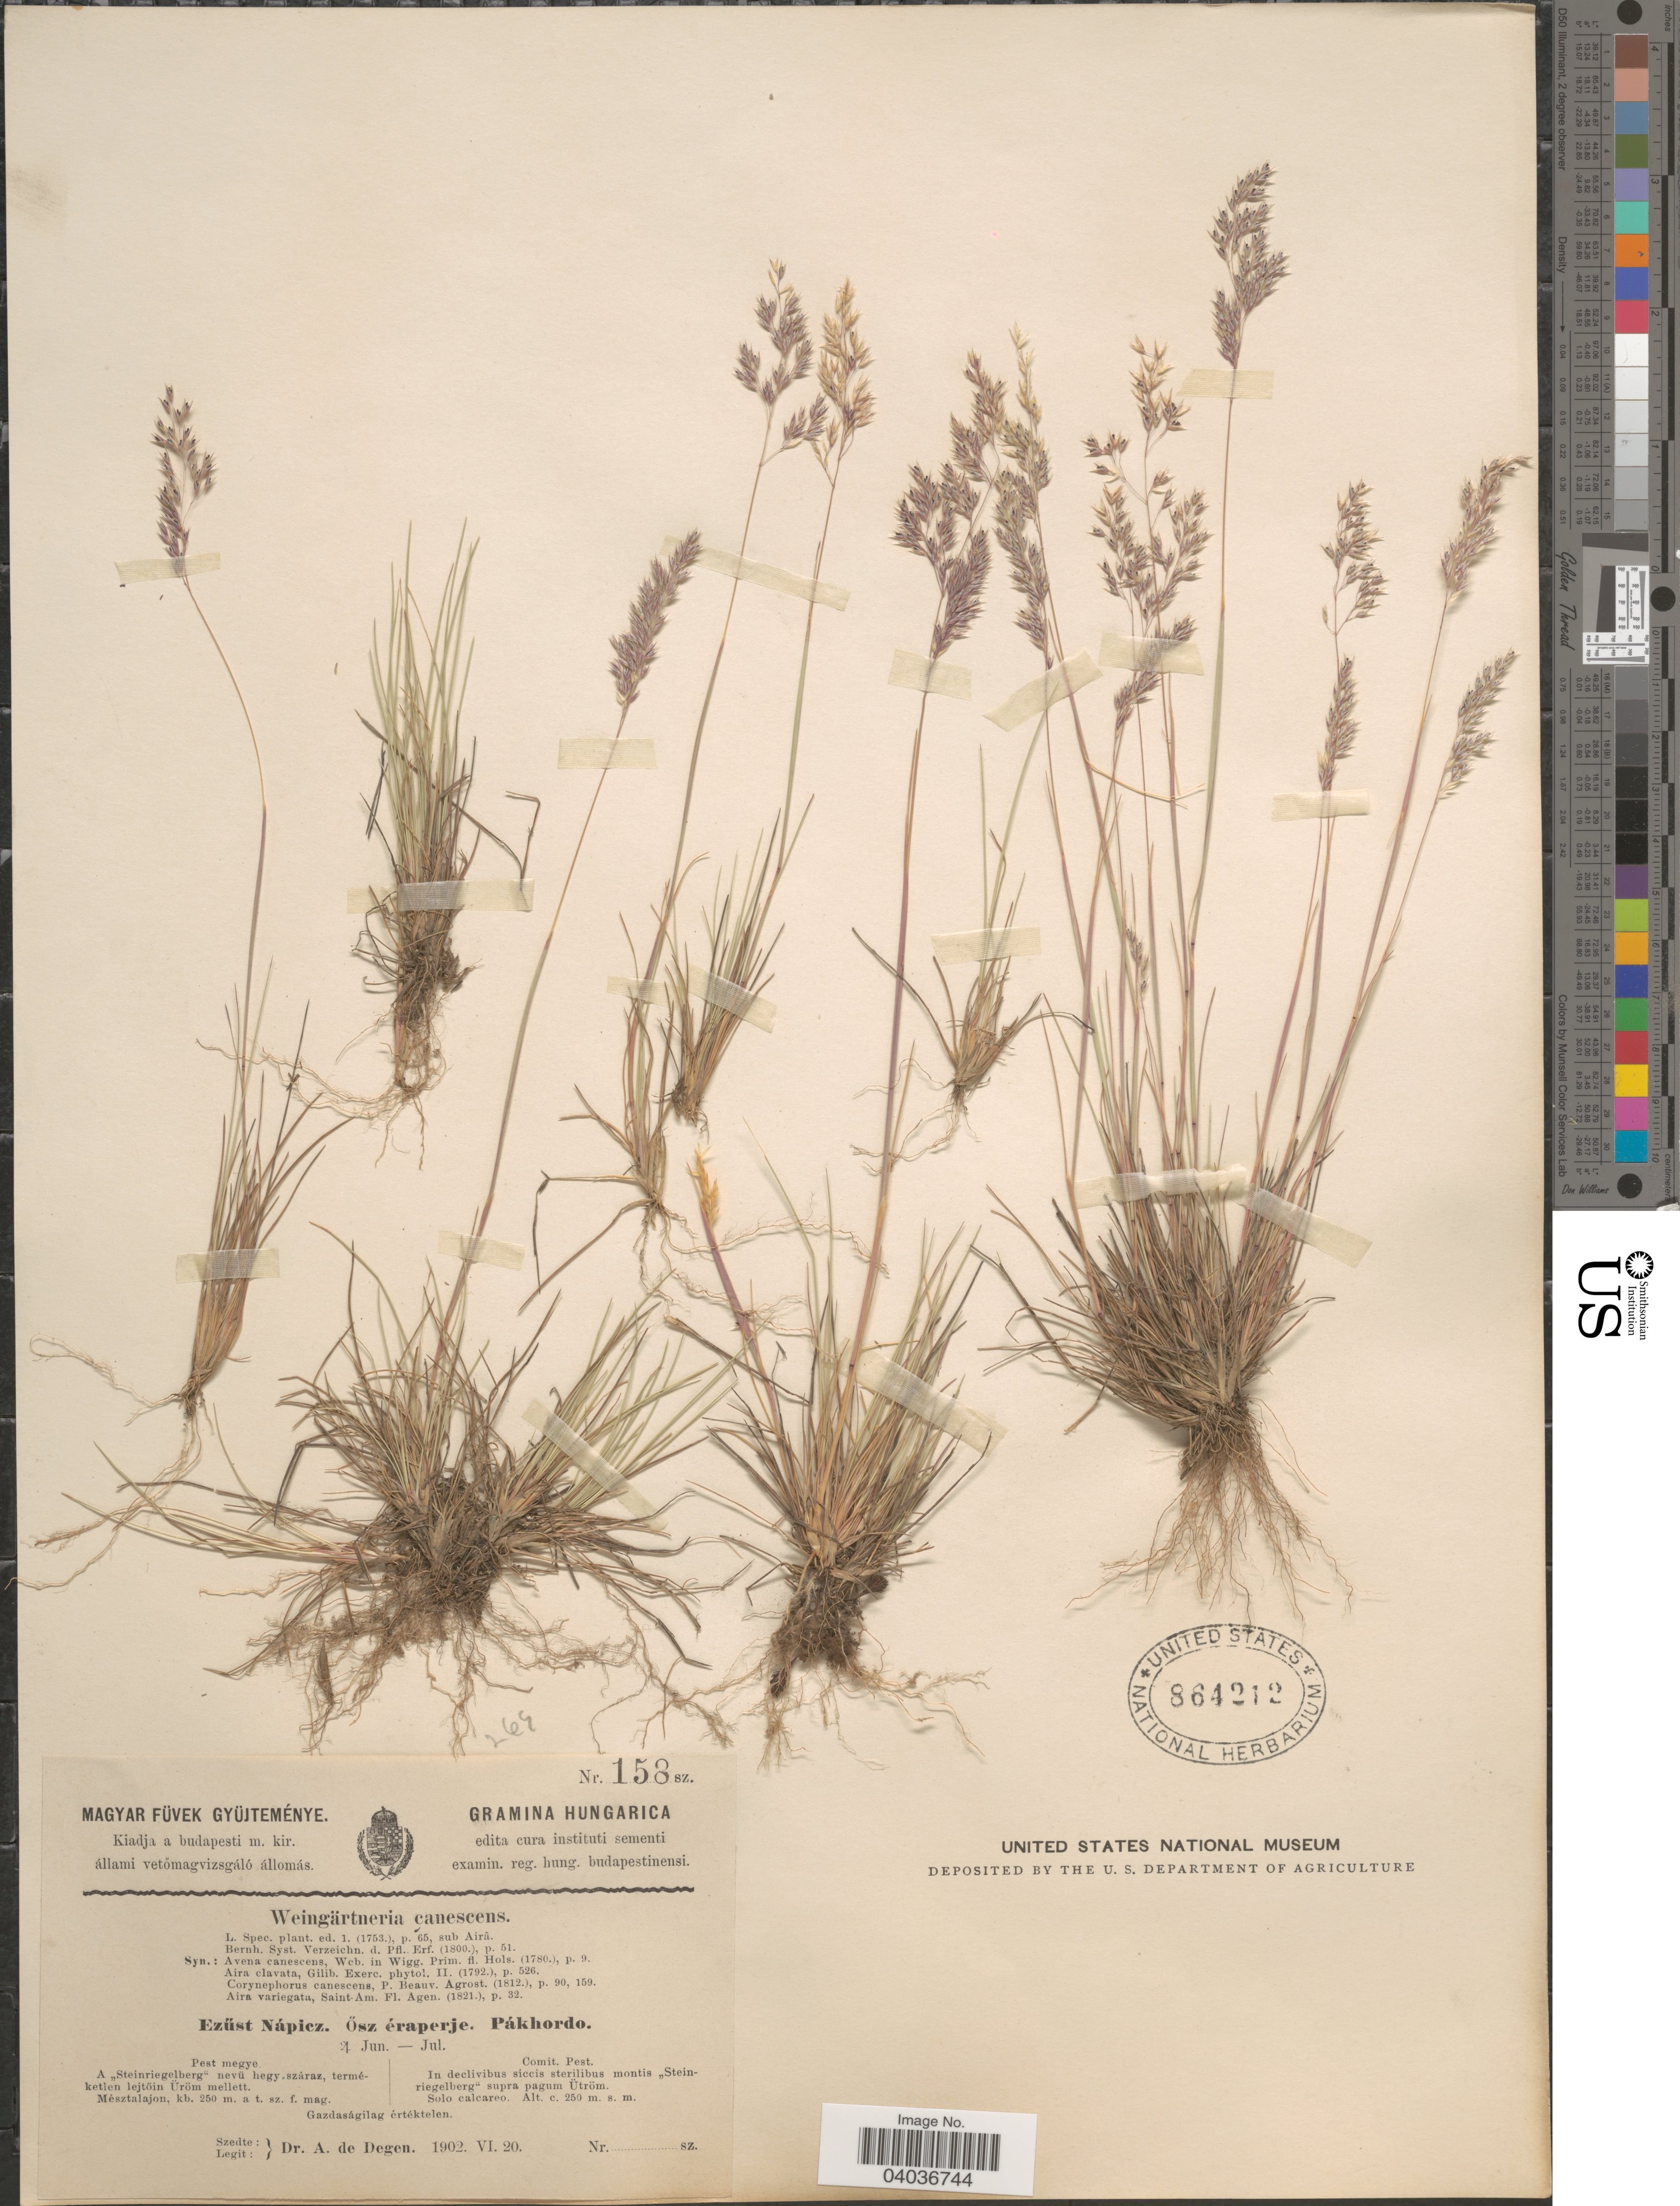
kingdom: Plantae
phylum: Tracheophyta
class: Liliopsida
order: Poales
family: Poaceae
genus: Corynephorus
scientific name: Corynephorus canescens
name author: (L, MEL) P. Beauv.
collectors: A. Degen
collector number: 158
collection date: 1902-06-20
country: Hungary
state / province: Pest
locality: Comit. Pest. In declivibus siccis sterilibus montis "Steinreigelberg" supra pagum Ütröm.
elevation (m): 250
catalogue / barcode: US 864212